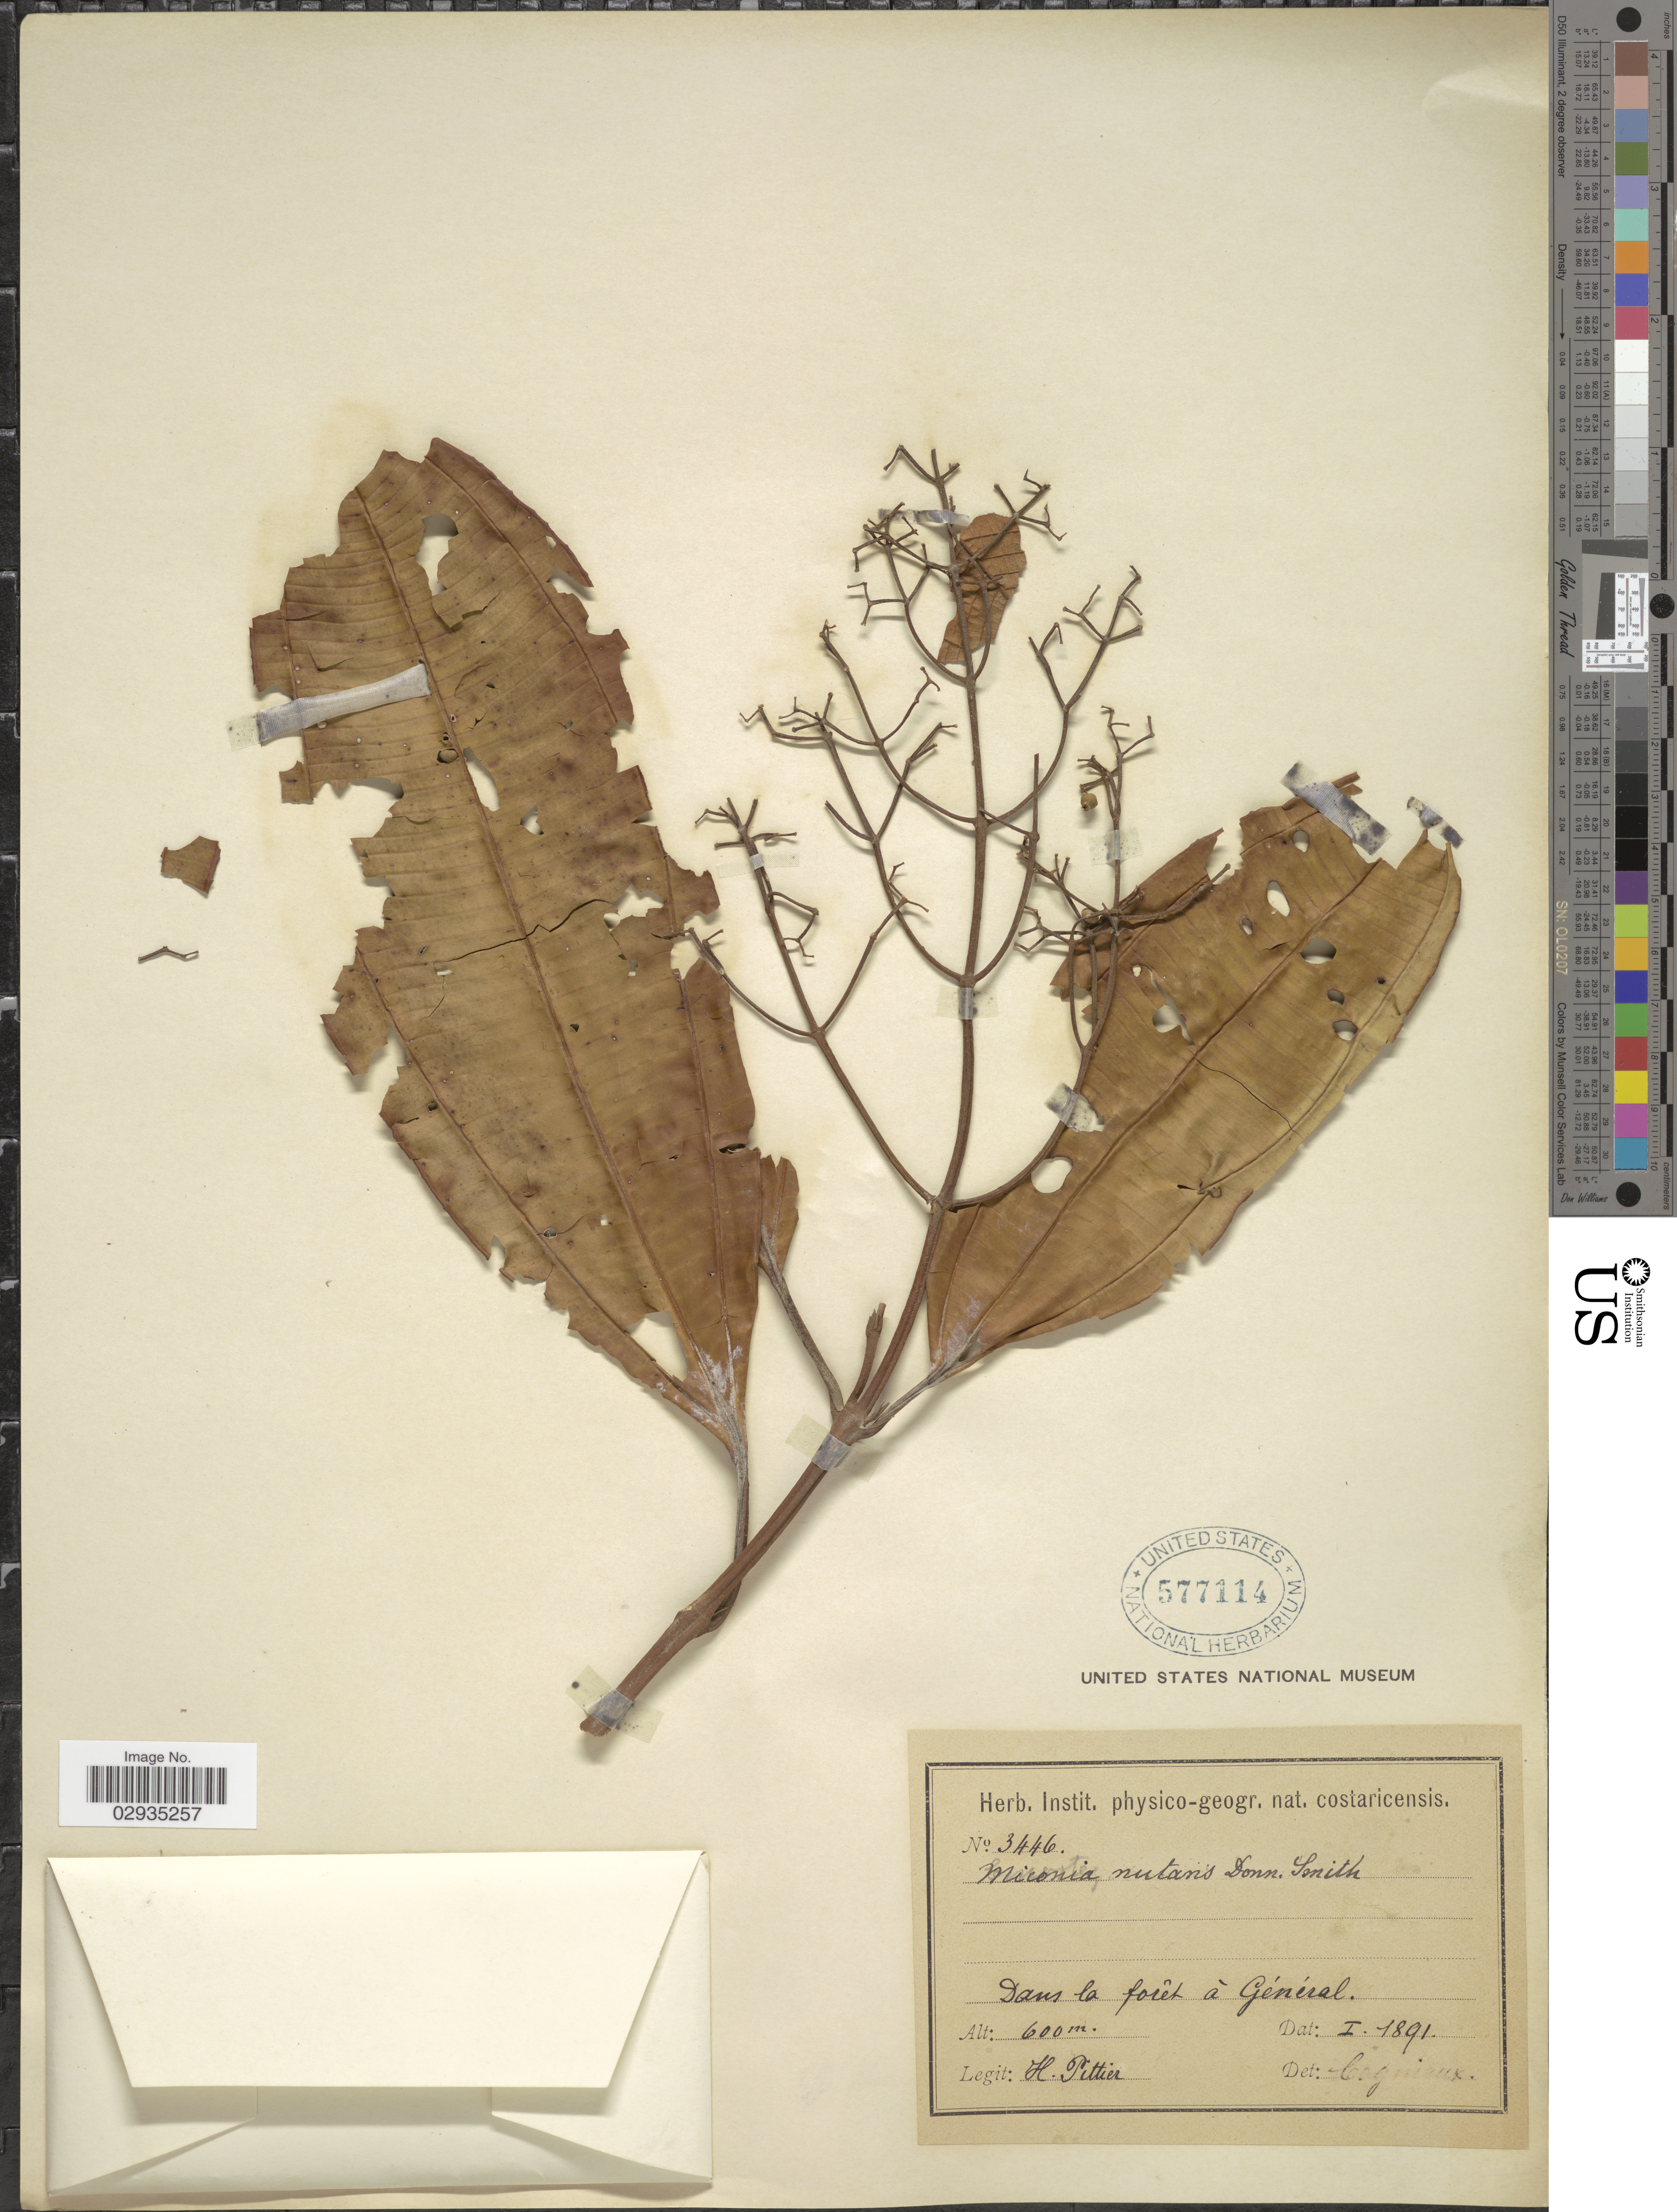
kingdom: Plantae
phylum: Tracheophyta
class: Magnoliopsida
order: Myrtales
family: Melastomataceae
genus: Miconia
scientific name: Miconia nutans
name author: Donn. Sm.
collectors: H. F. Pittier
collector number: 3446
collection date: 1891-01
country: Costa Rica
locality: Dans la forêt á Général.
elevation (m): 600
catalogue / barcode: US 577114